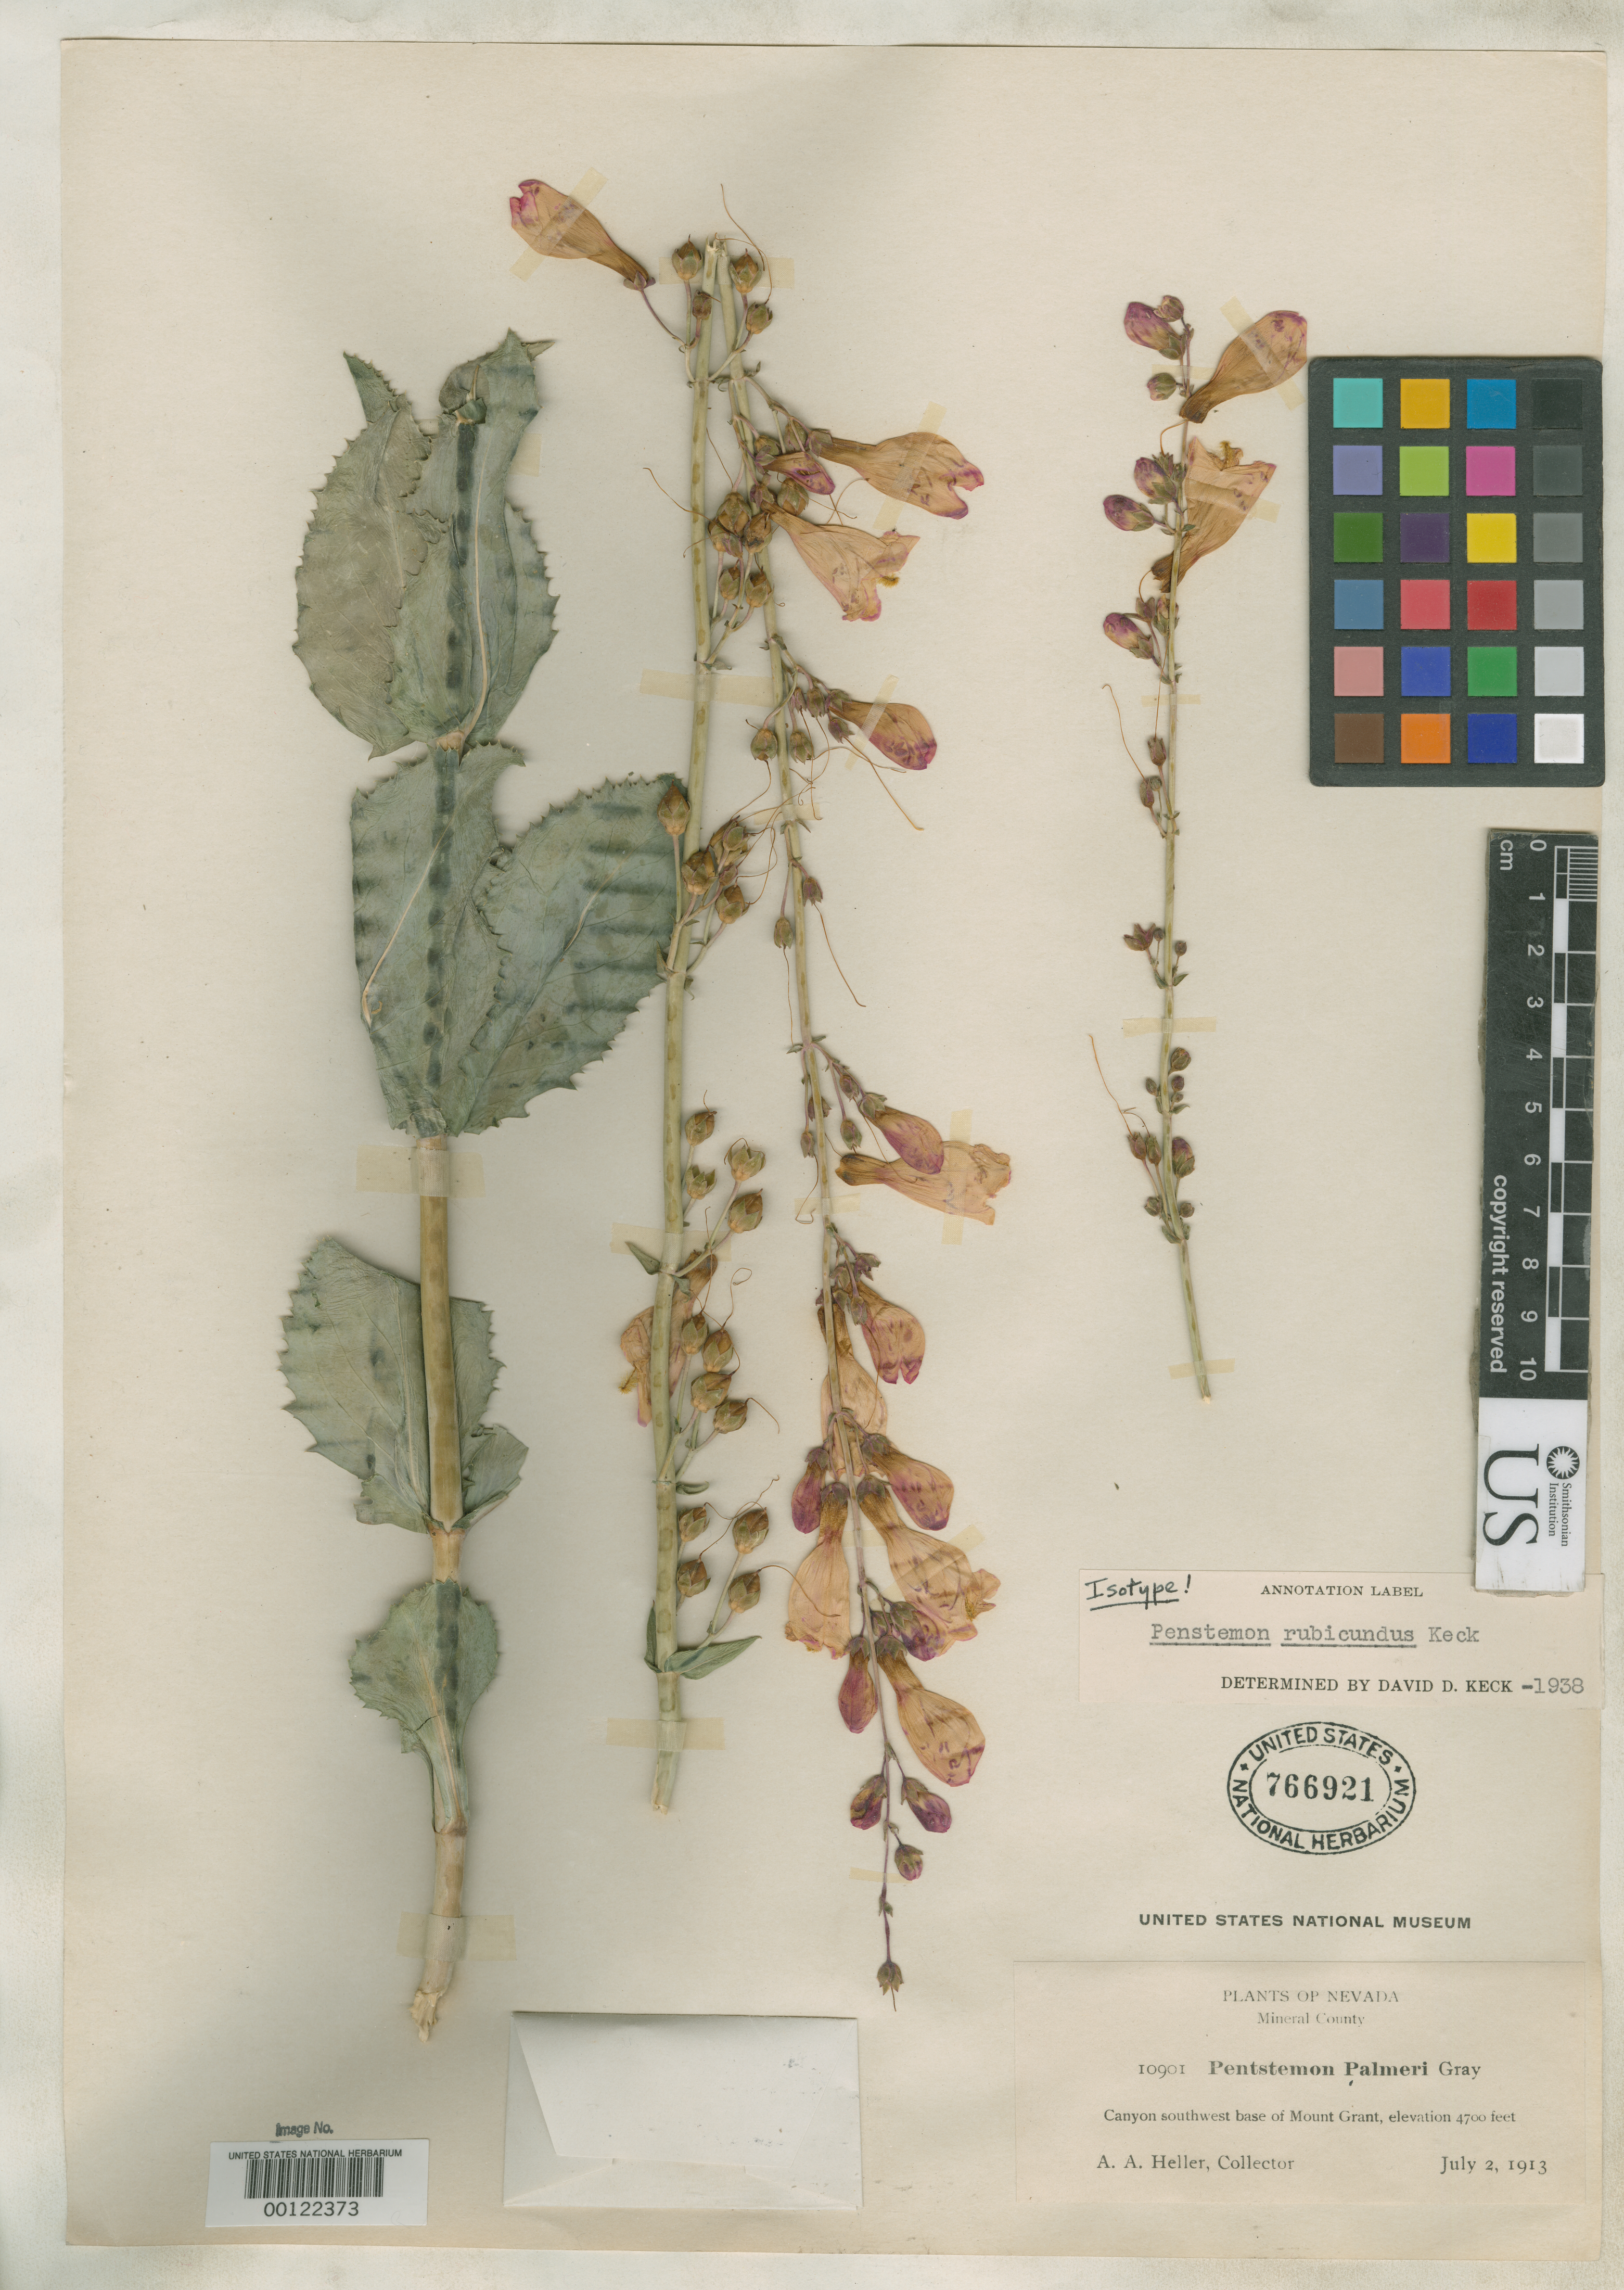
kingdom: Plantae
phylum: Tracheophyta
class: Magnoliopsida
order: Lamiales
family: Plantaginaceae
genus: Penstemon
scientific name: Penstemon rubicundus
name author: D.D. Keck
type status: Isotype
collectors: A. A. Heller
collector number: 10901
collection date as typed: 02 Jul 1913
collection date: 1913-07-02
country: United States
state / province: Nevada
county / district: Mineral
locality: Mt. Grant.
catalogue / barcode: US 766921